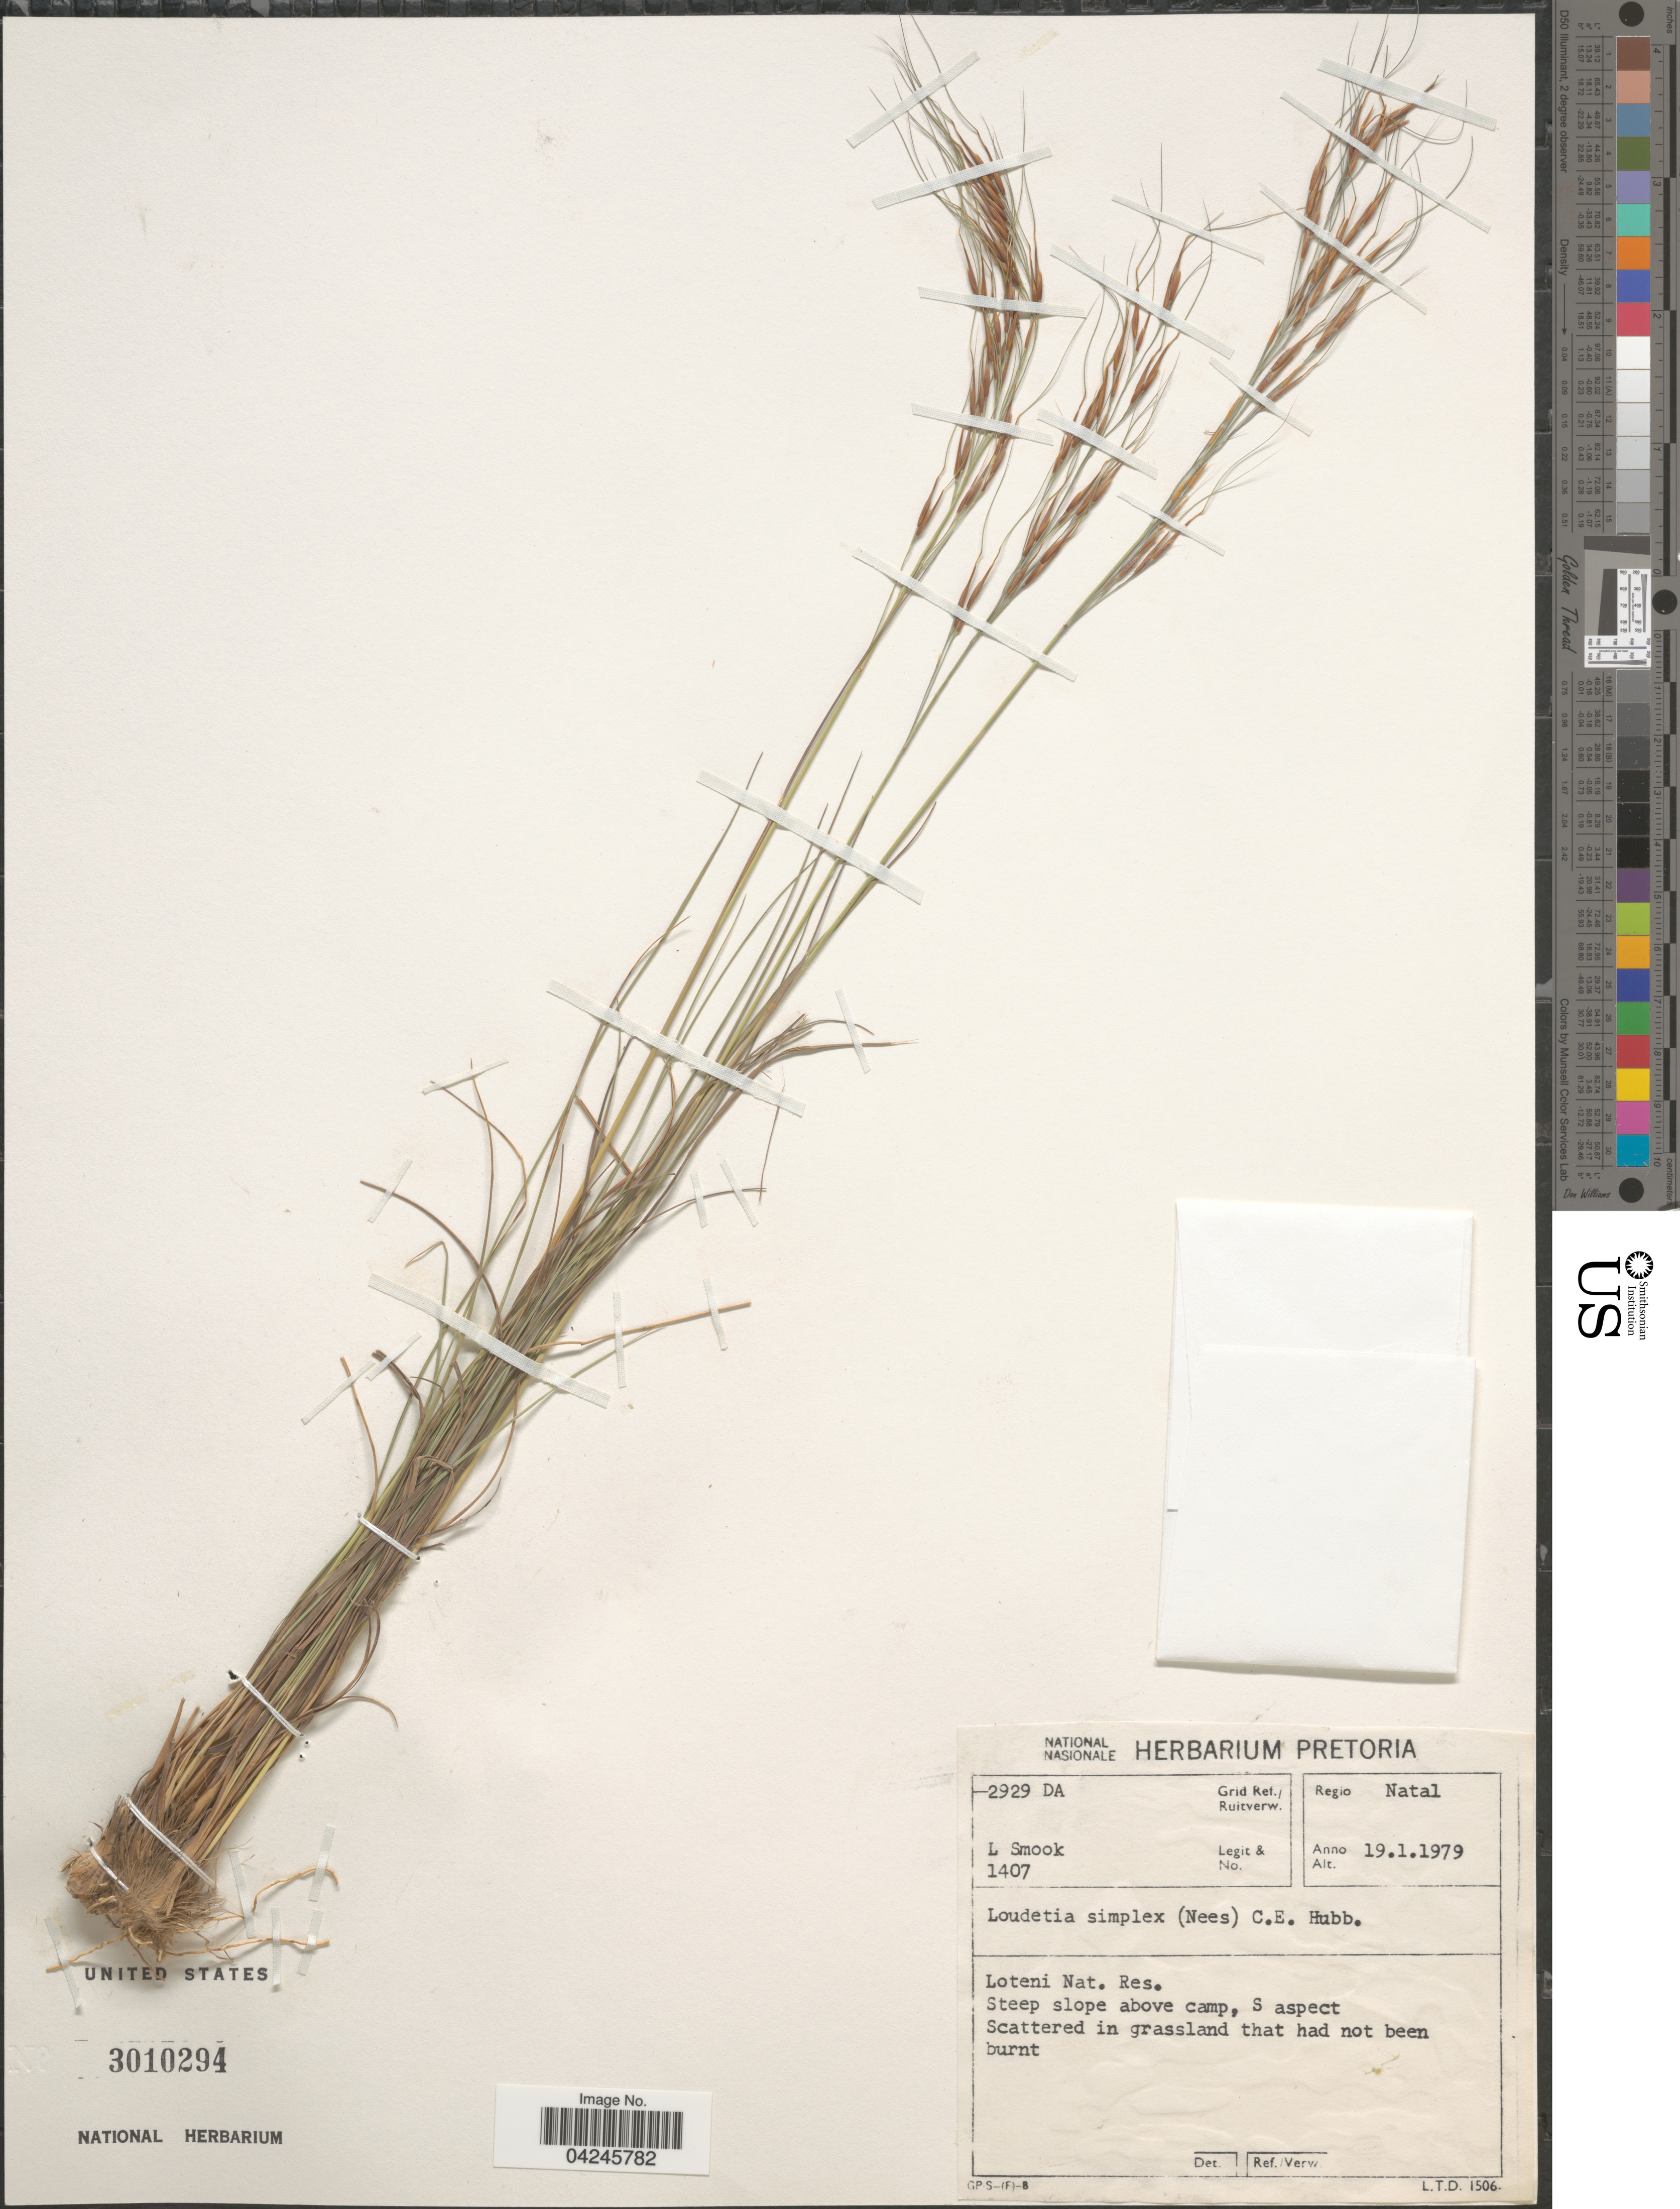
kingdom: Plantae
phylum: Tracheophyta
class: Liliopsida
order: Poales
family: Poaceae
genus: Loudetia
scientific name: Loudetia simplex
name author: (Nees) C.E. Hubb.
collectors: L. Smook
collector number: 1407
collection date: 1979-01-19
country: South Africa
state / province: KwaZulu-Natal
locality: Grid Ref./ Ruitverw. 2929 DA. Regio Natal. Loteni Nat. Res. Steep slope above camp, S aspect.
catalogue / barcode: US 3010294